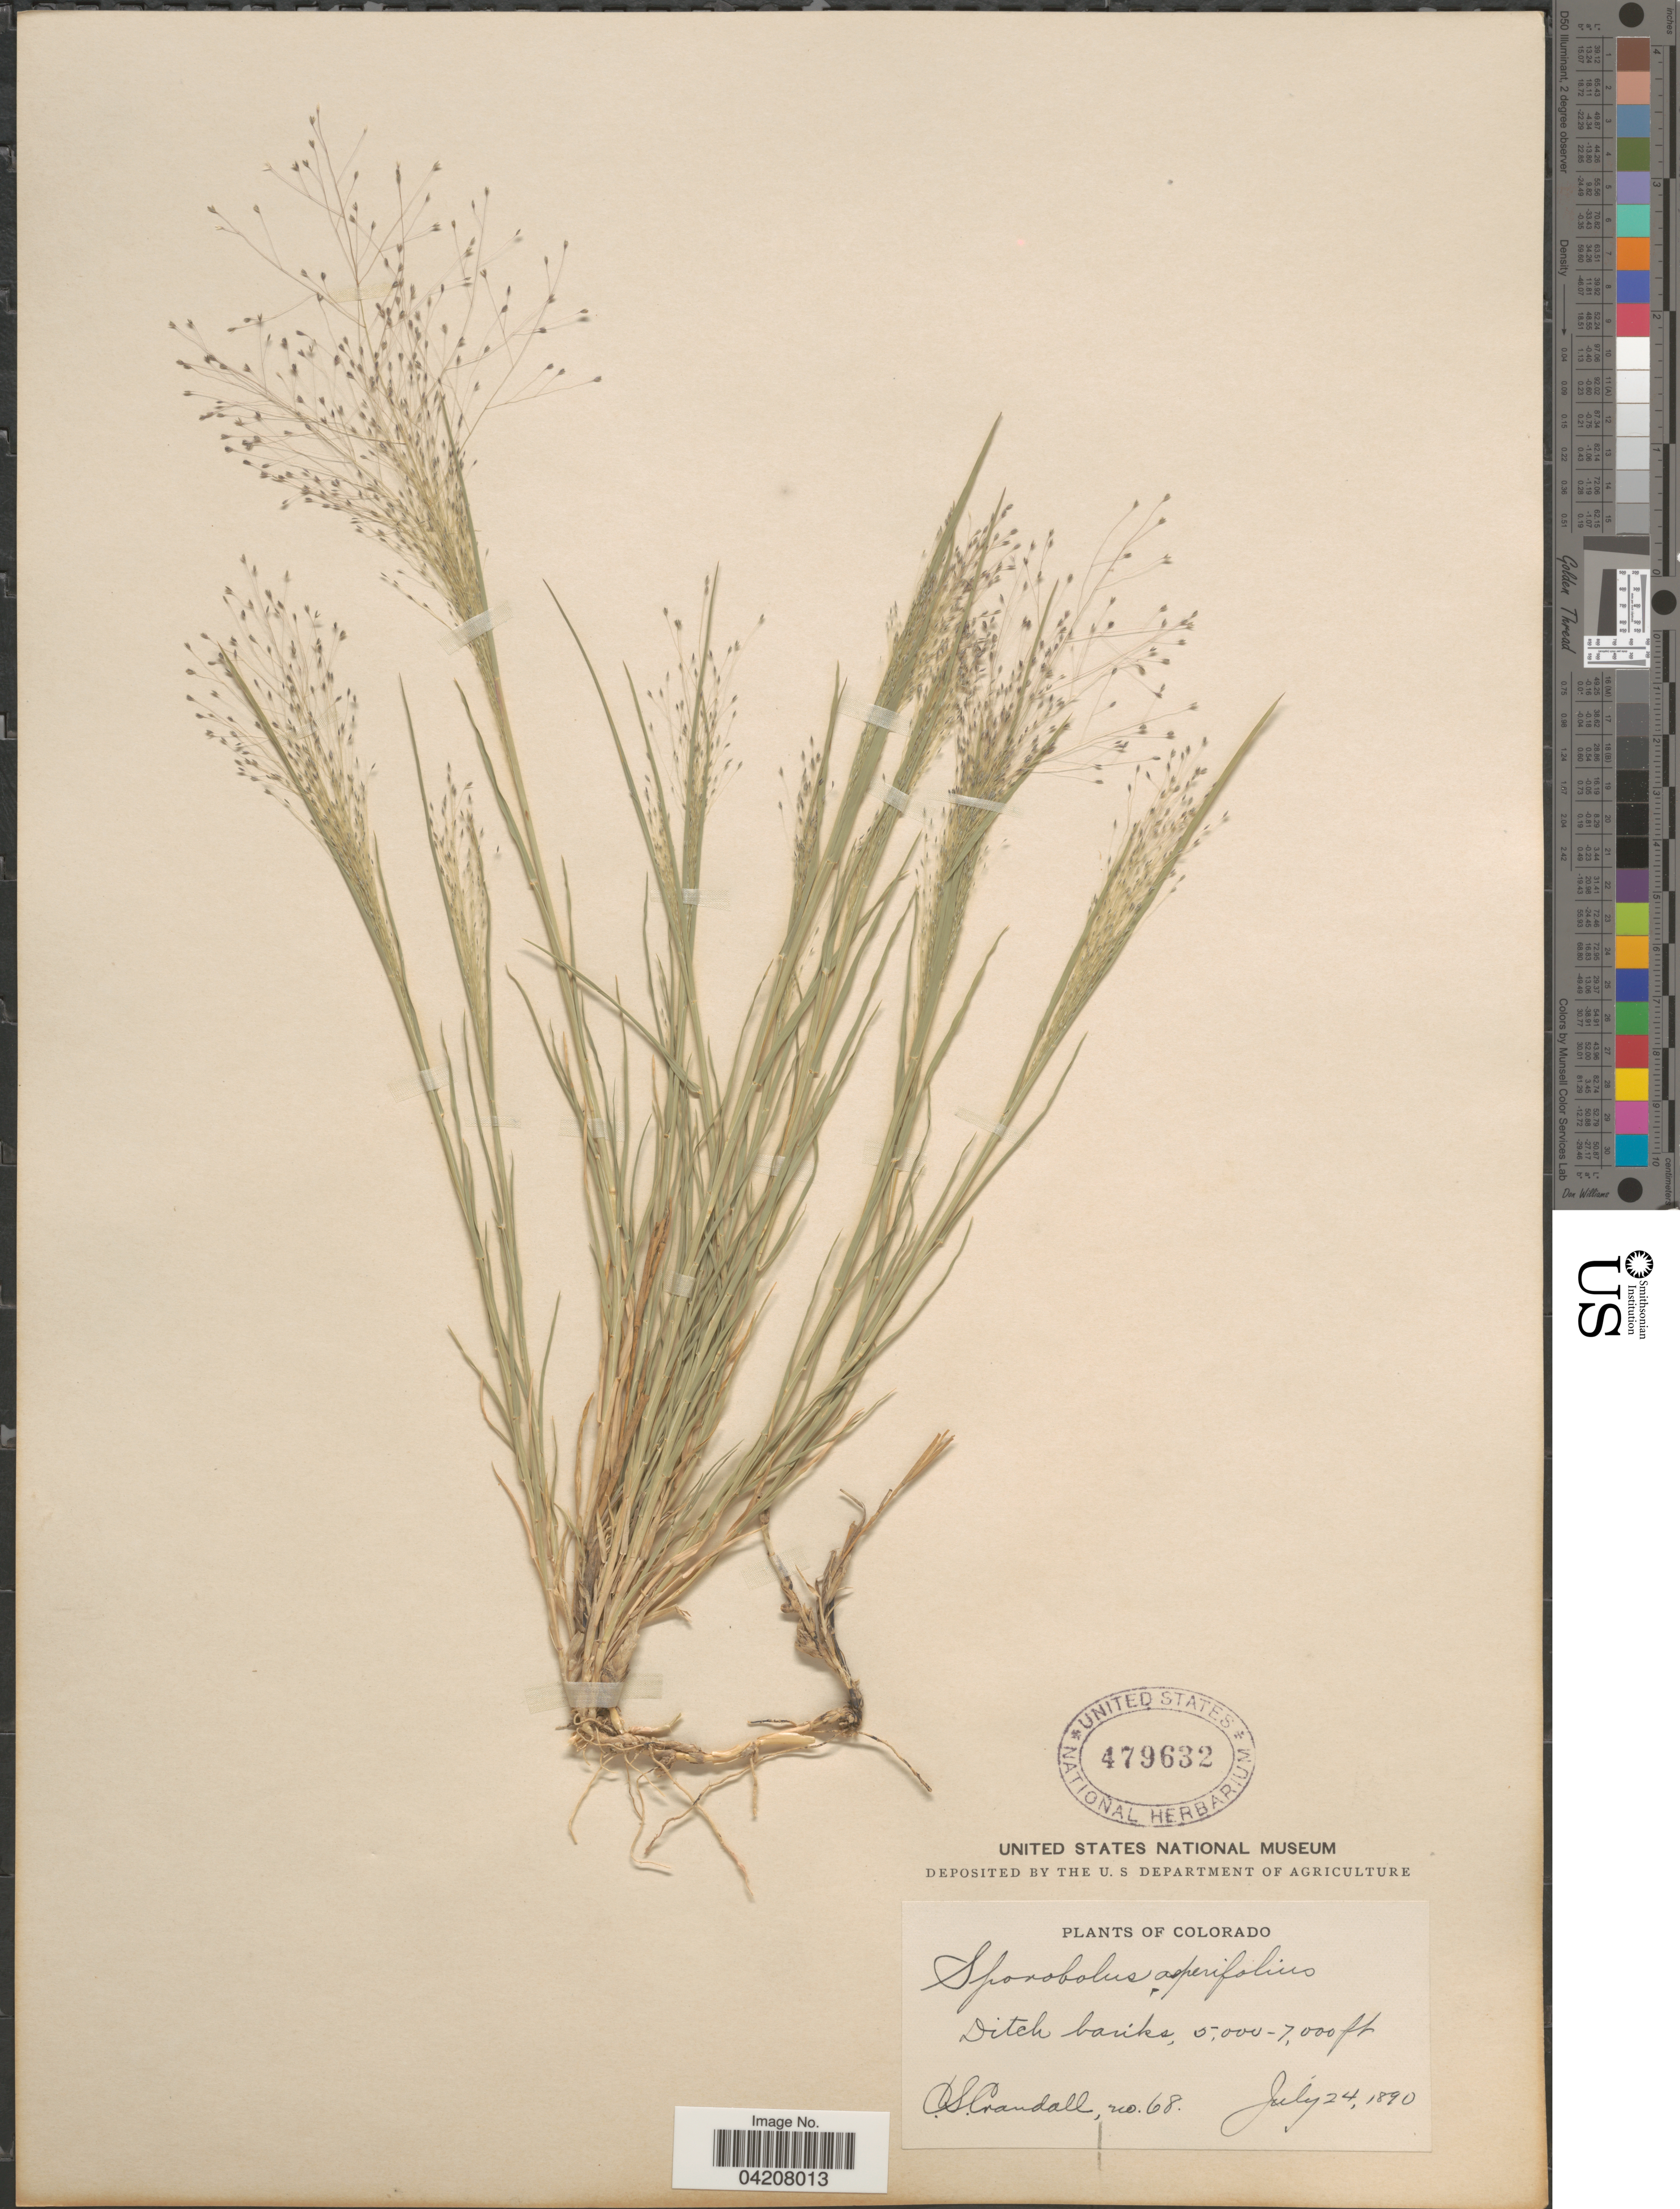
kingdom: Plantae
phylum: Tracheophyta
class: Liliopsida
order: Poales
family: Poaceae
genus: Muhlenbergia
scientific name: Muhlenbergia asperifolia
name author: (Nees & Meyen ex Trin.) Parodi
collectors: C. Crandall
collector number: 68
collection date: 1890-07-24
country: United States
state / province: Colorado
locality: Ditch banks.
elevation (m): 1524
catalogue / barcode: US 479632